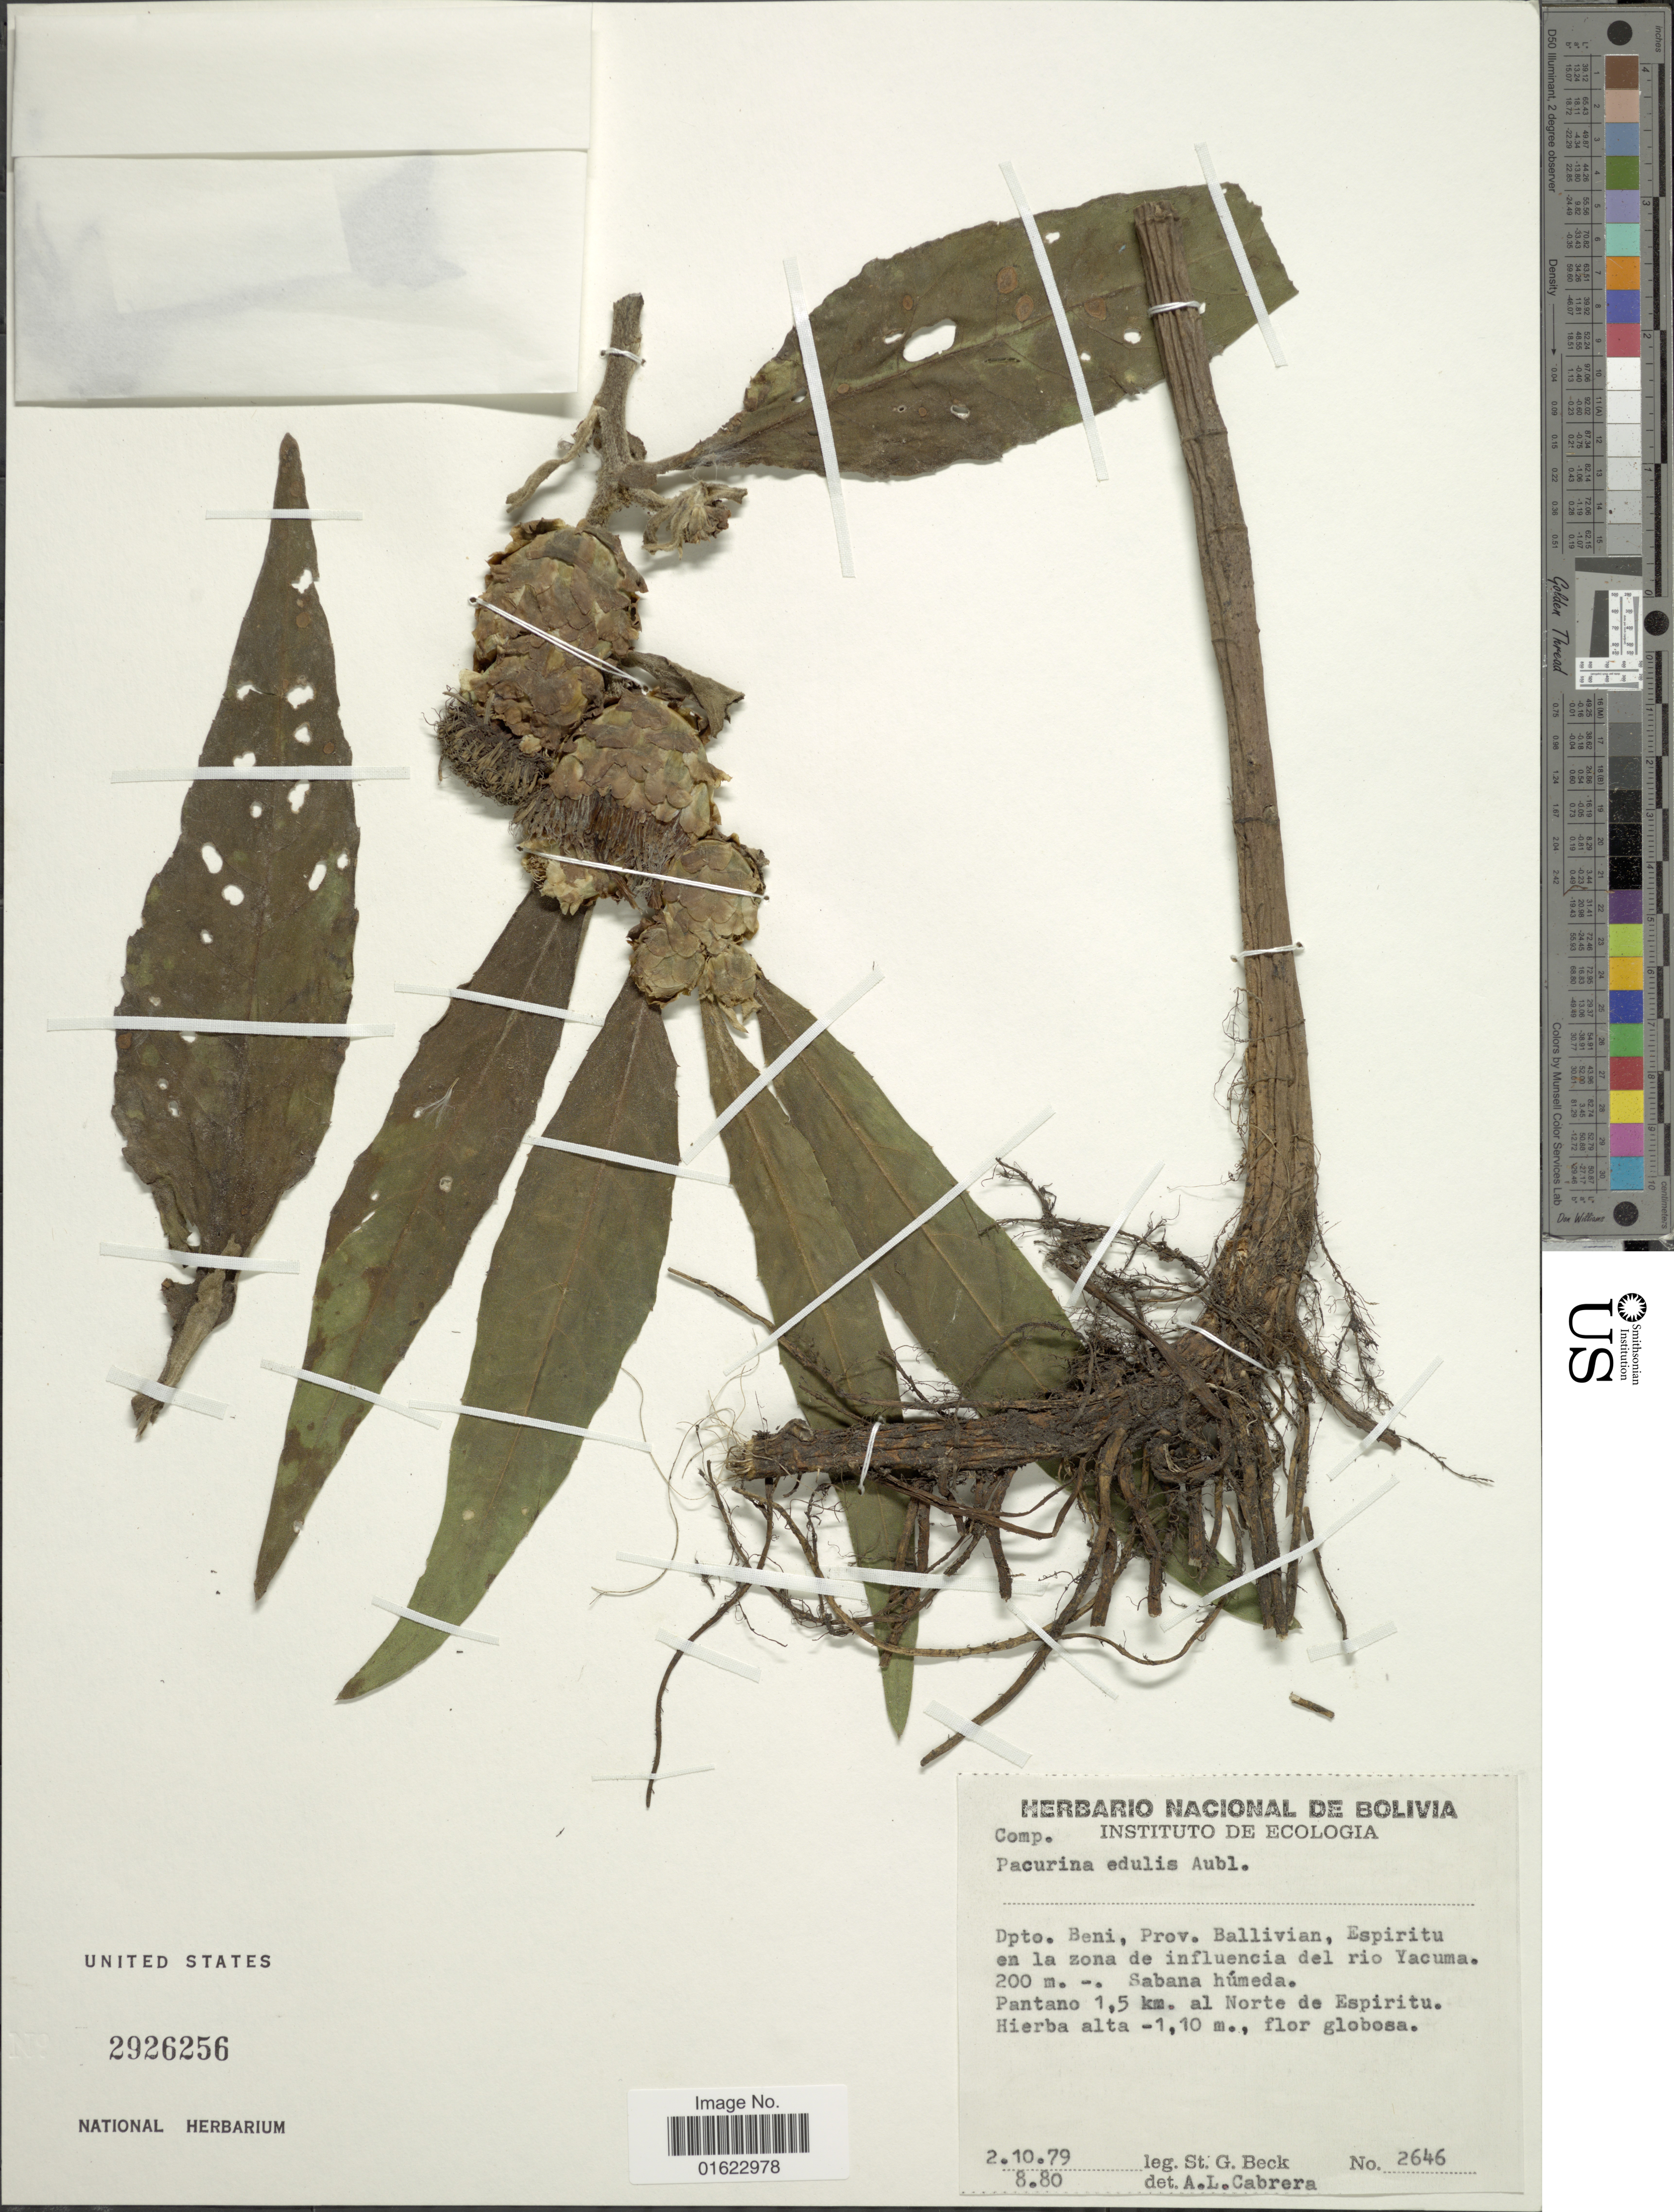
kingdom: Plantae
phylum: Tracheophyta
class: Magnoliopsida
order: Asterales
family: Asteraceae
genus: Pacourina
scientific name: Pacourina edulis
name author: Aubl.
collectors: S. G. Beck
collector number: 2646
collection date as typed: Transcribed d/m/y: 2/10/79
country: Bolivia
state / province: Beni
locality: Dpto. Beni, Prov. Ballivian, Espiritu en la zona de influencia del rio Yacuma.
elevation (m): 200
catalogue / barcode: US 2926256